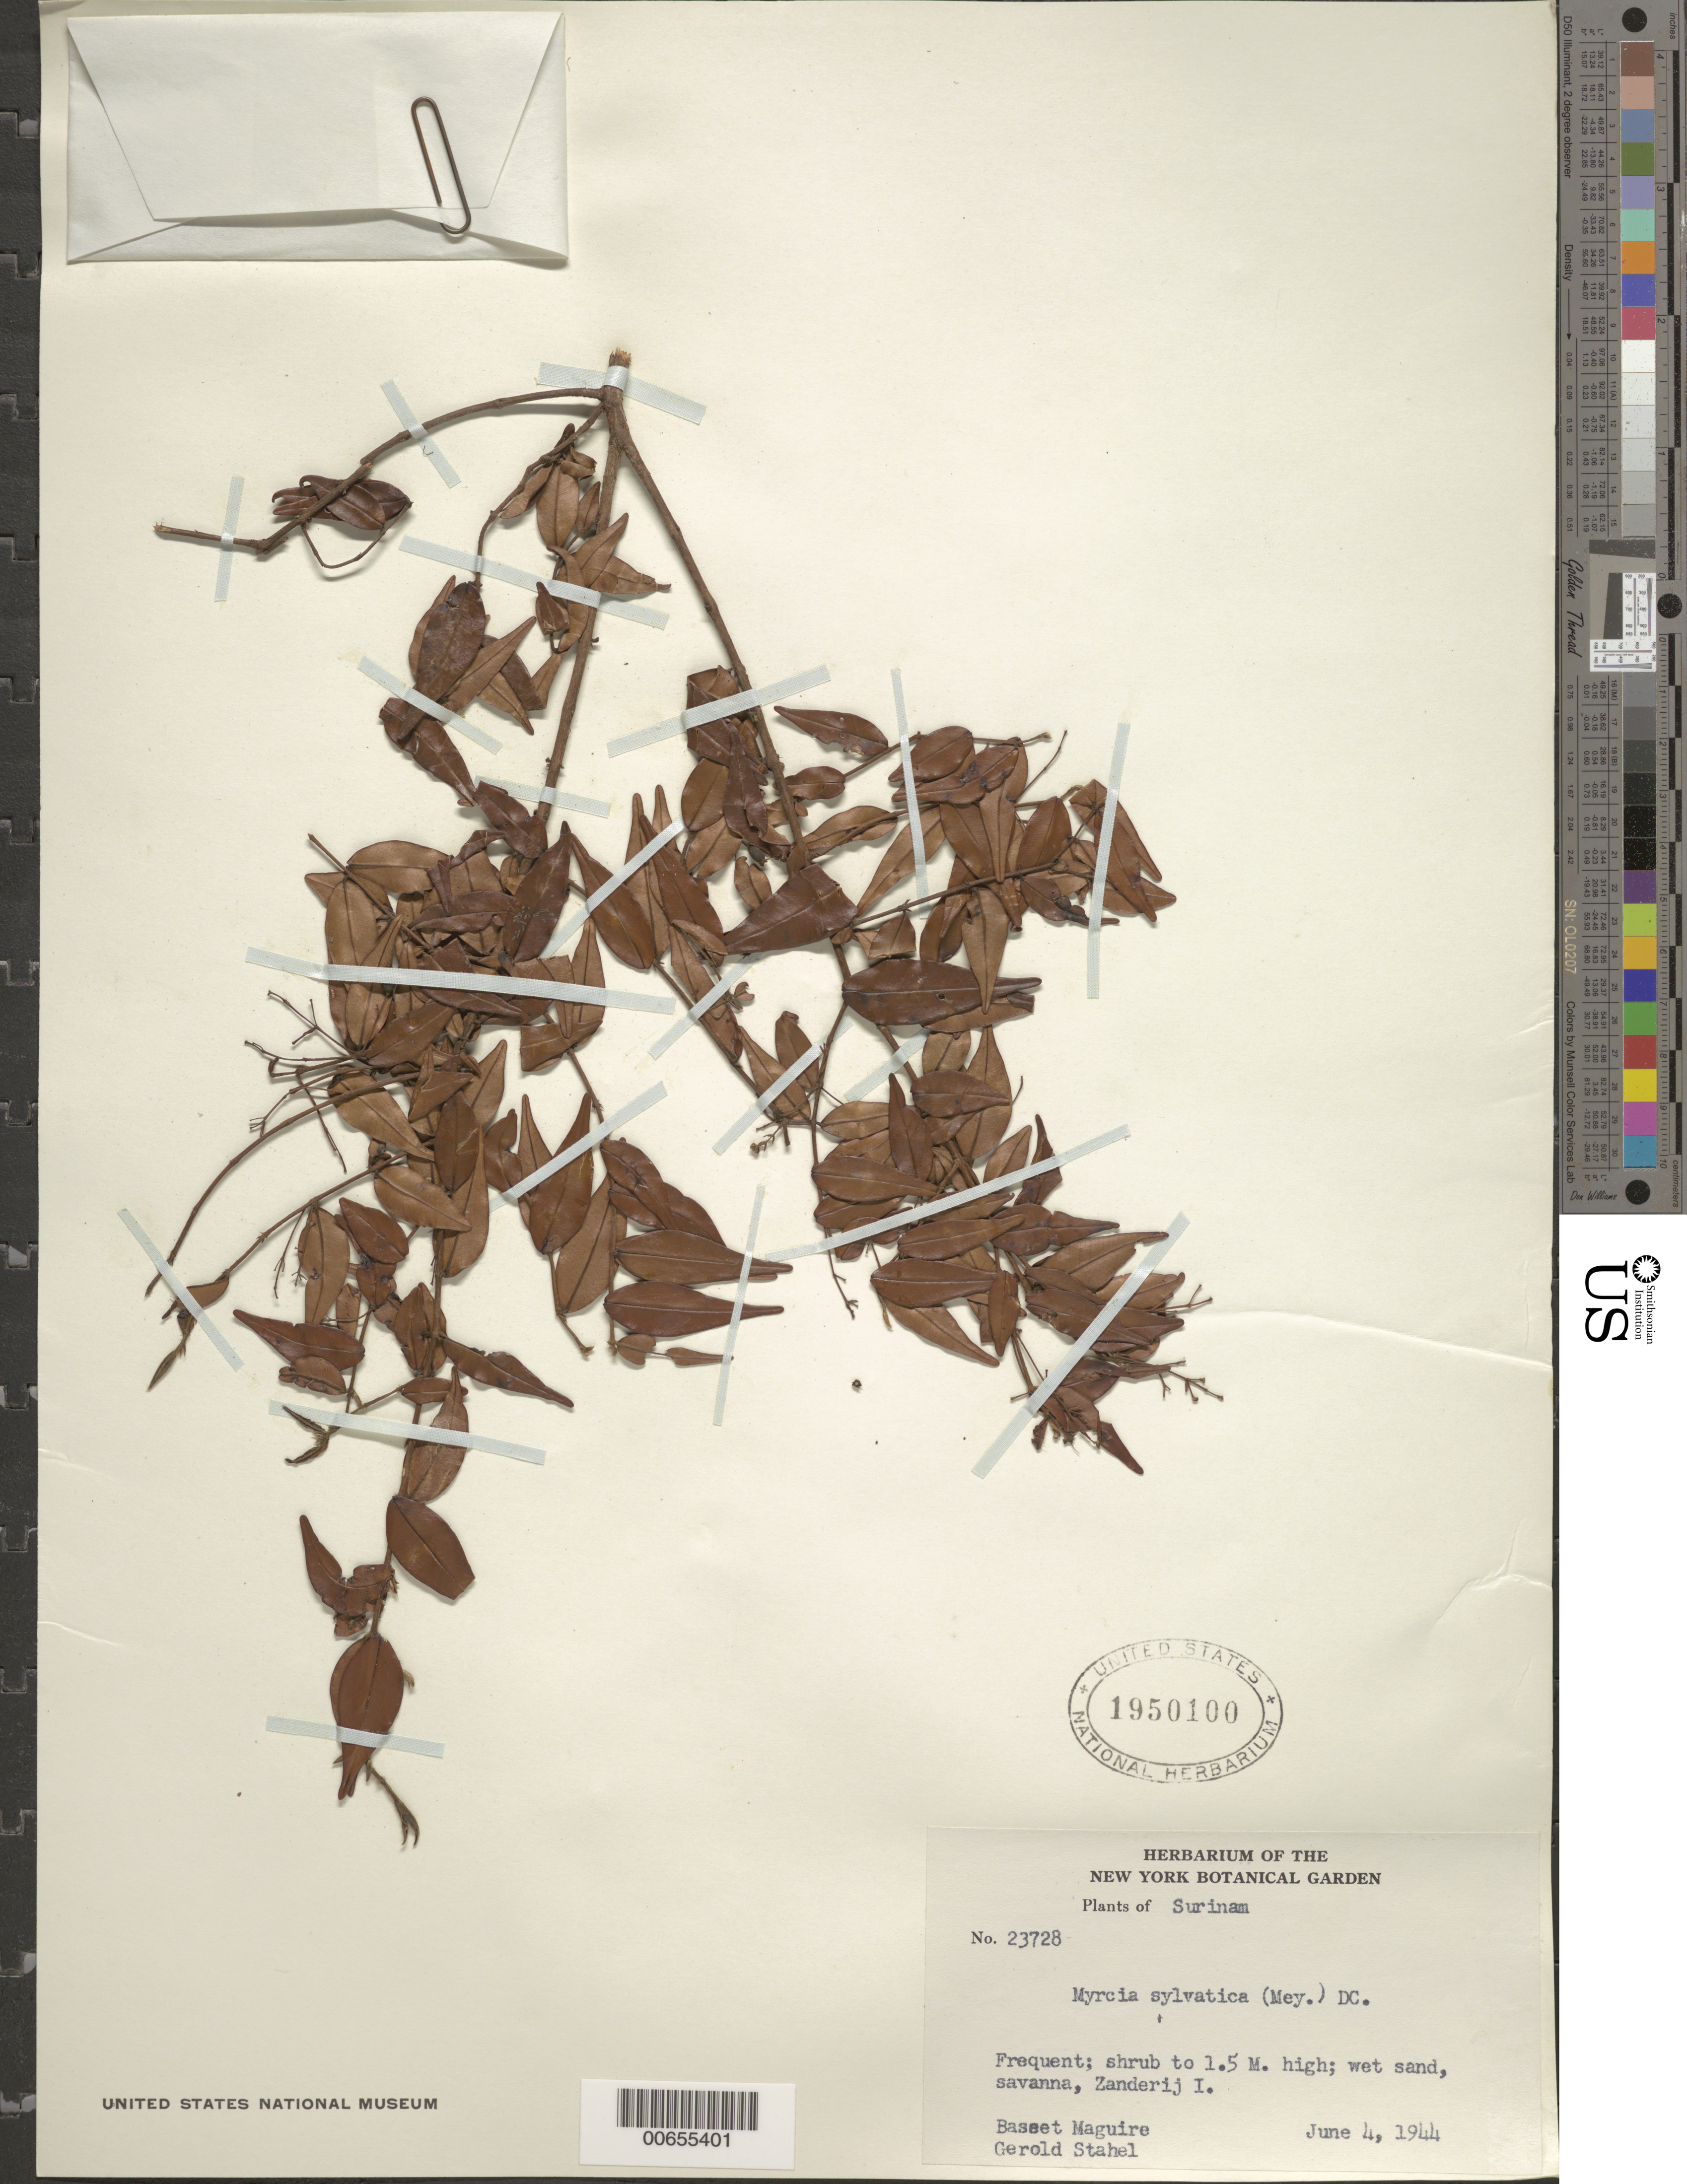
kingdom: Plantae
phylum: Tracheophyta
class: Magnoliopsida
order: Myrtales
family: Myrtaceae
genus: Myrcia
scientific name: Myrcia sylvatica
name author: (G. Mey.) DC.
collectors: B. Maguire & G. Stahel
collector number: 23728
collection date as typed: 4-Jun-44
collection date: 1944-06-04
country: Suriname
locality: Zanderij I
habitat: Wet sand savanna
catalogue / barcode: US 1950100